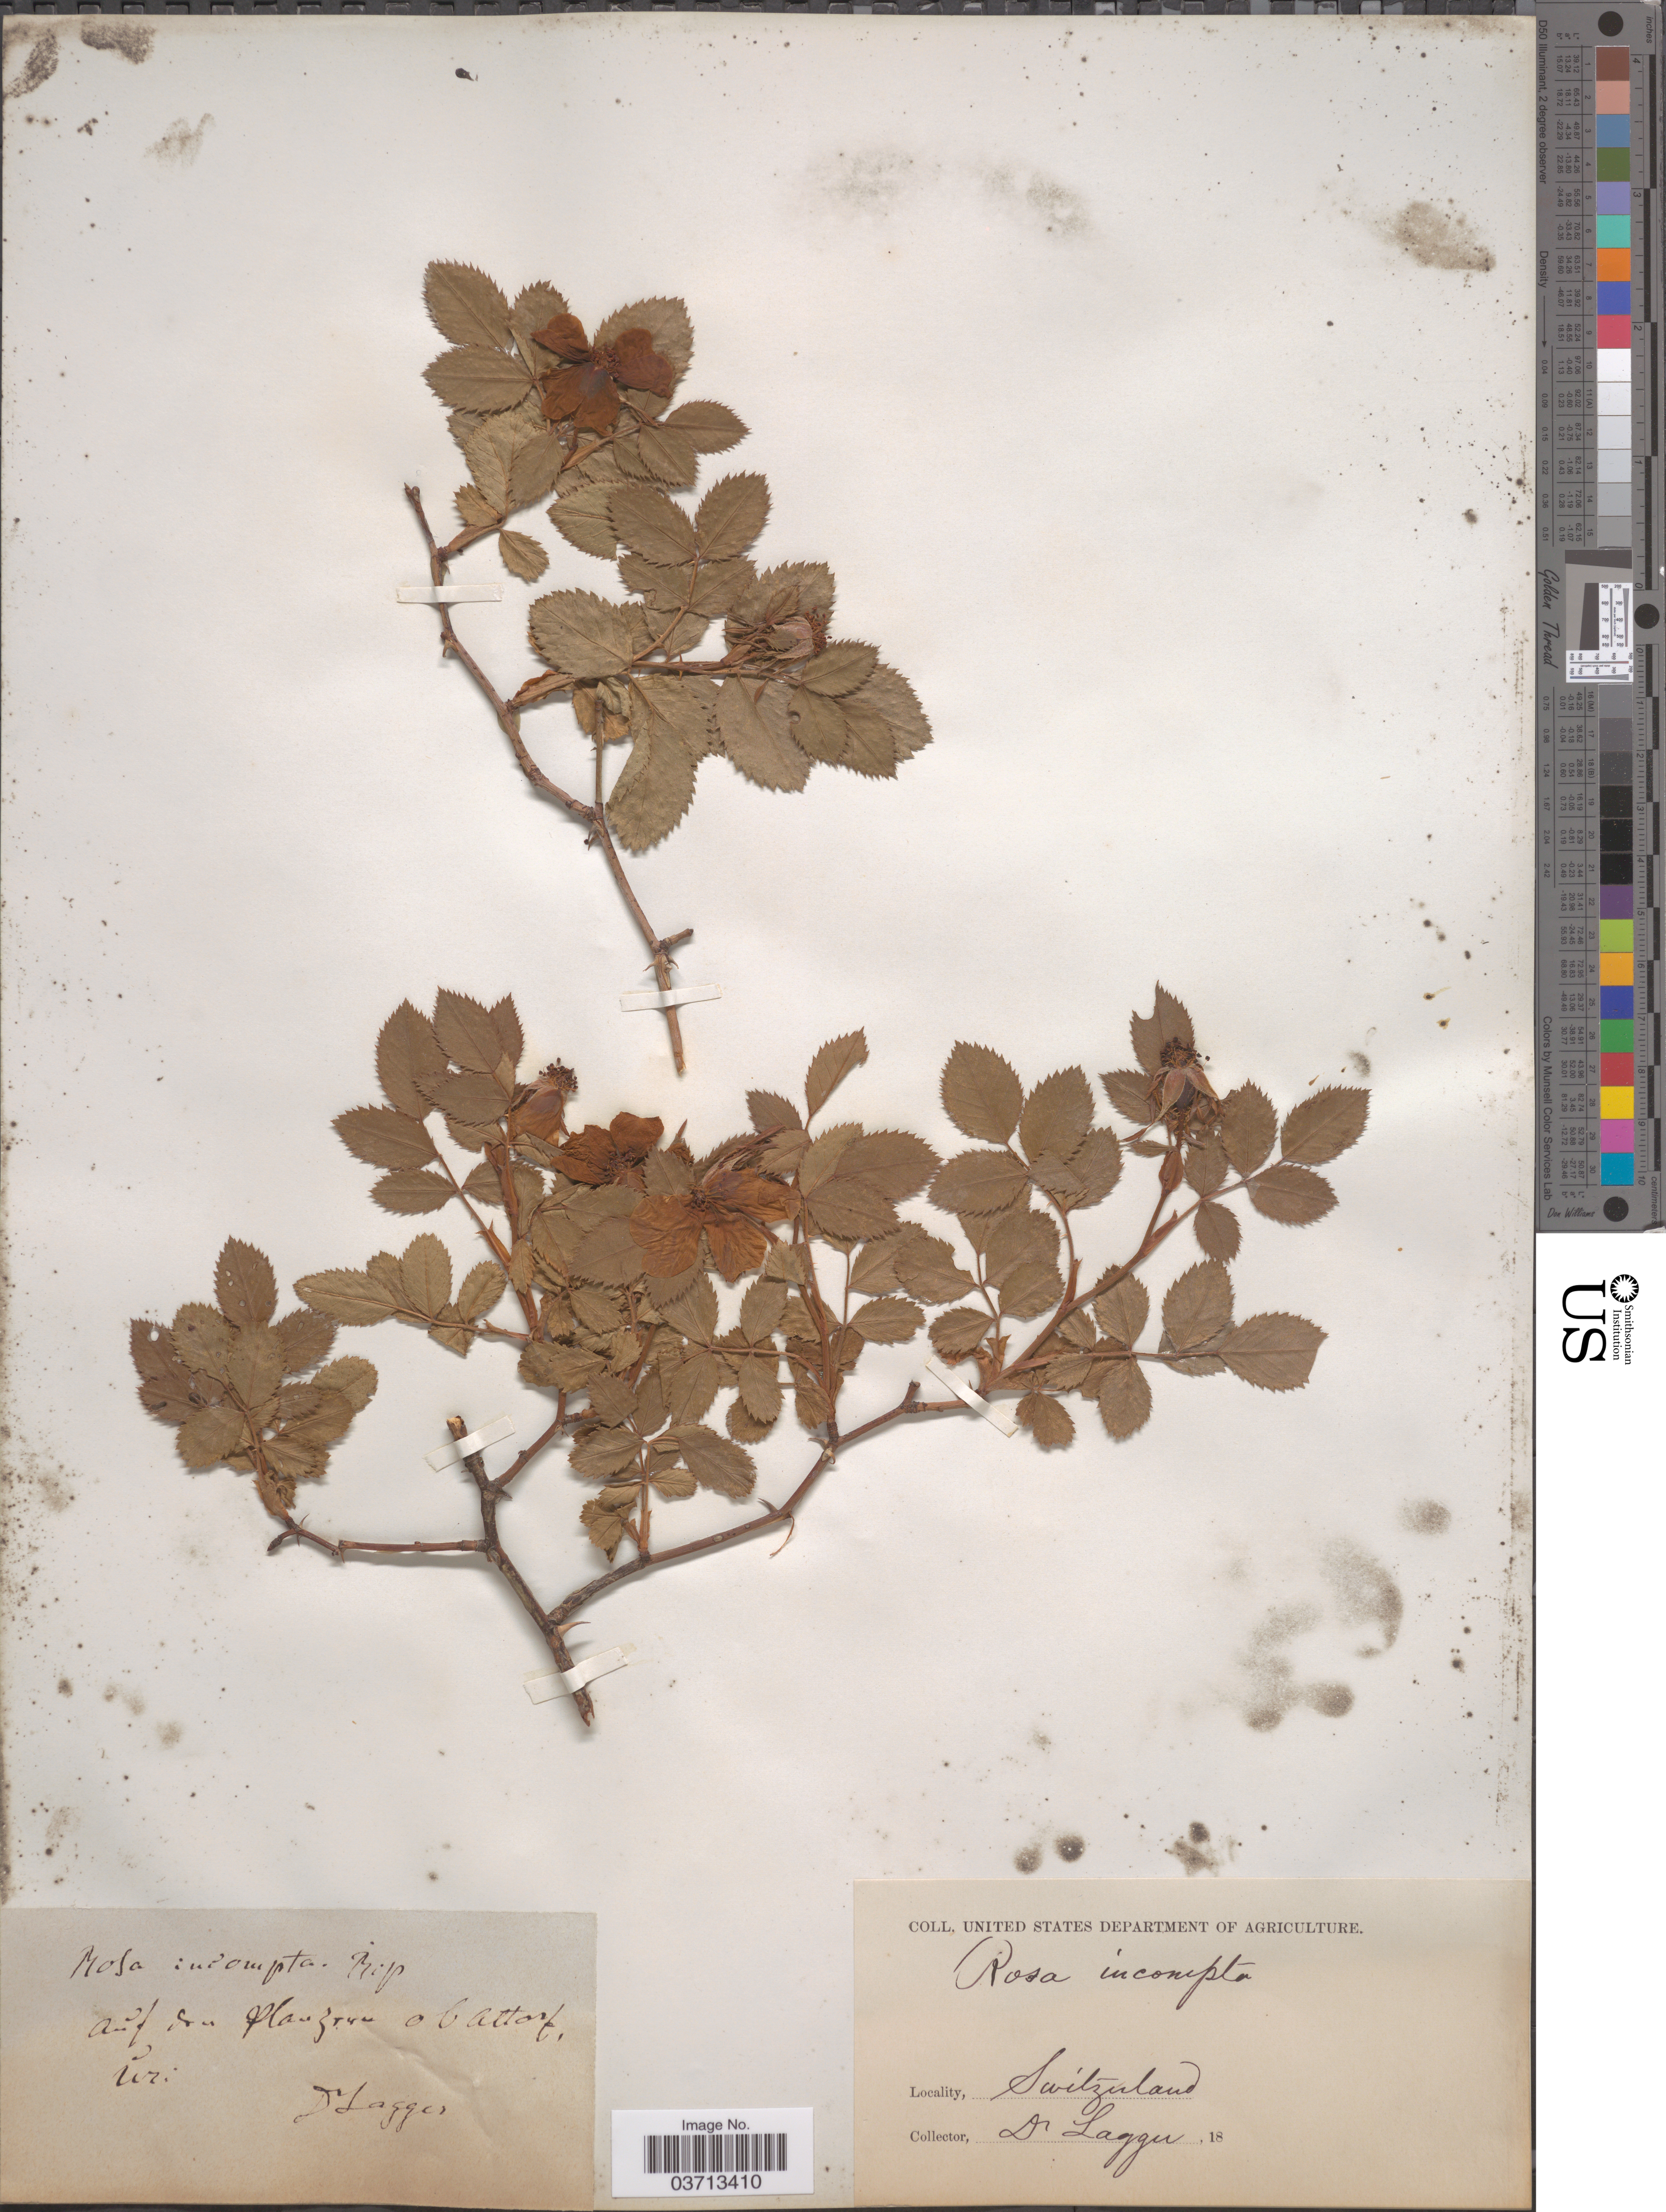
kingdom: Plantae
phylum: Tracheophyta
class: Magnoliopsida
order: Rosales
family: Rosaceae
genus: Rosa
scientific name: Rosa incompta ined.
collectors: F. J. Lagger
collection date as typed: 18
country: Switzerland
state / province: Uri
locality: Altdorf